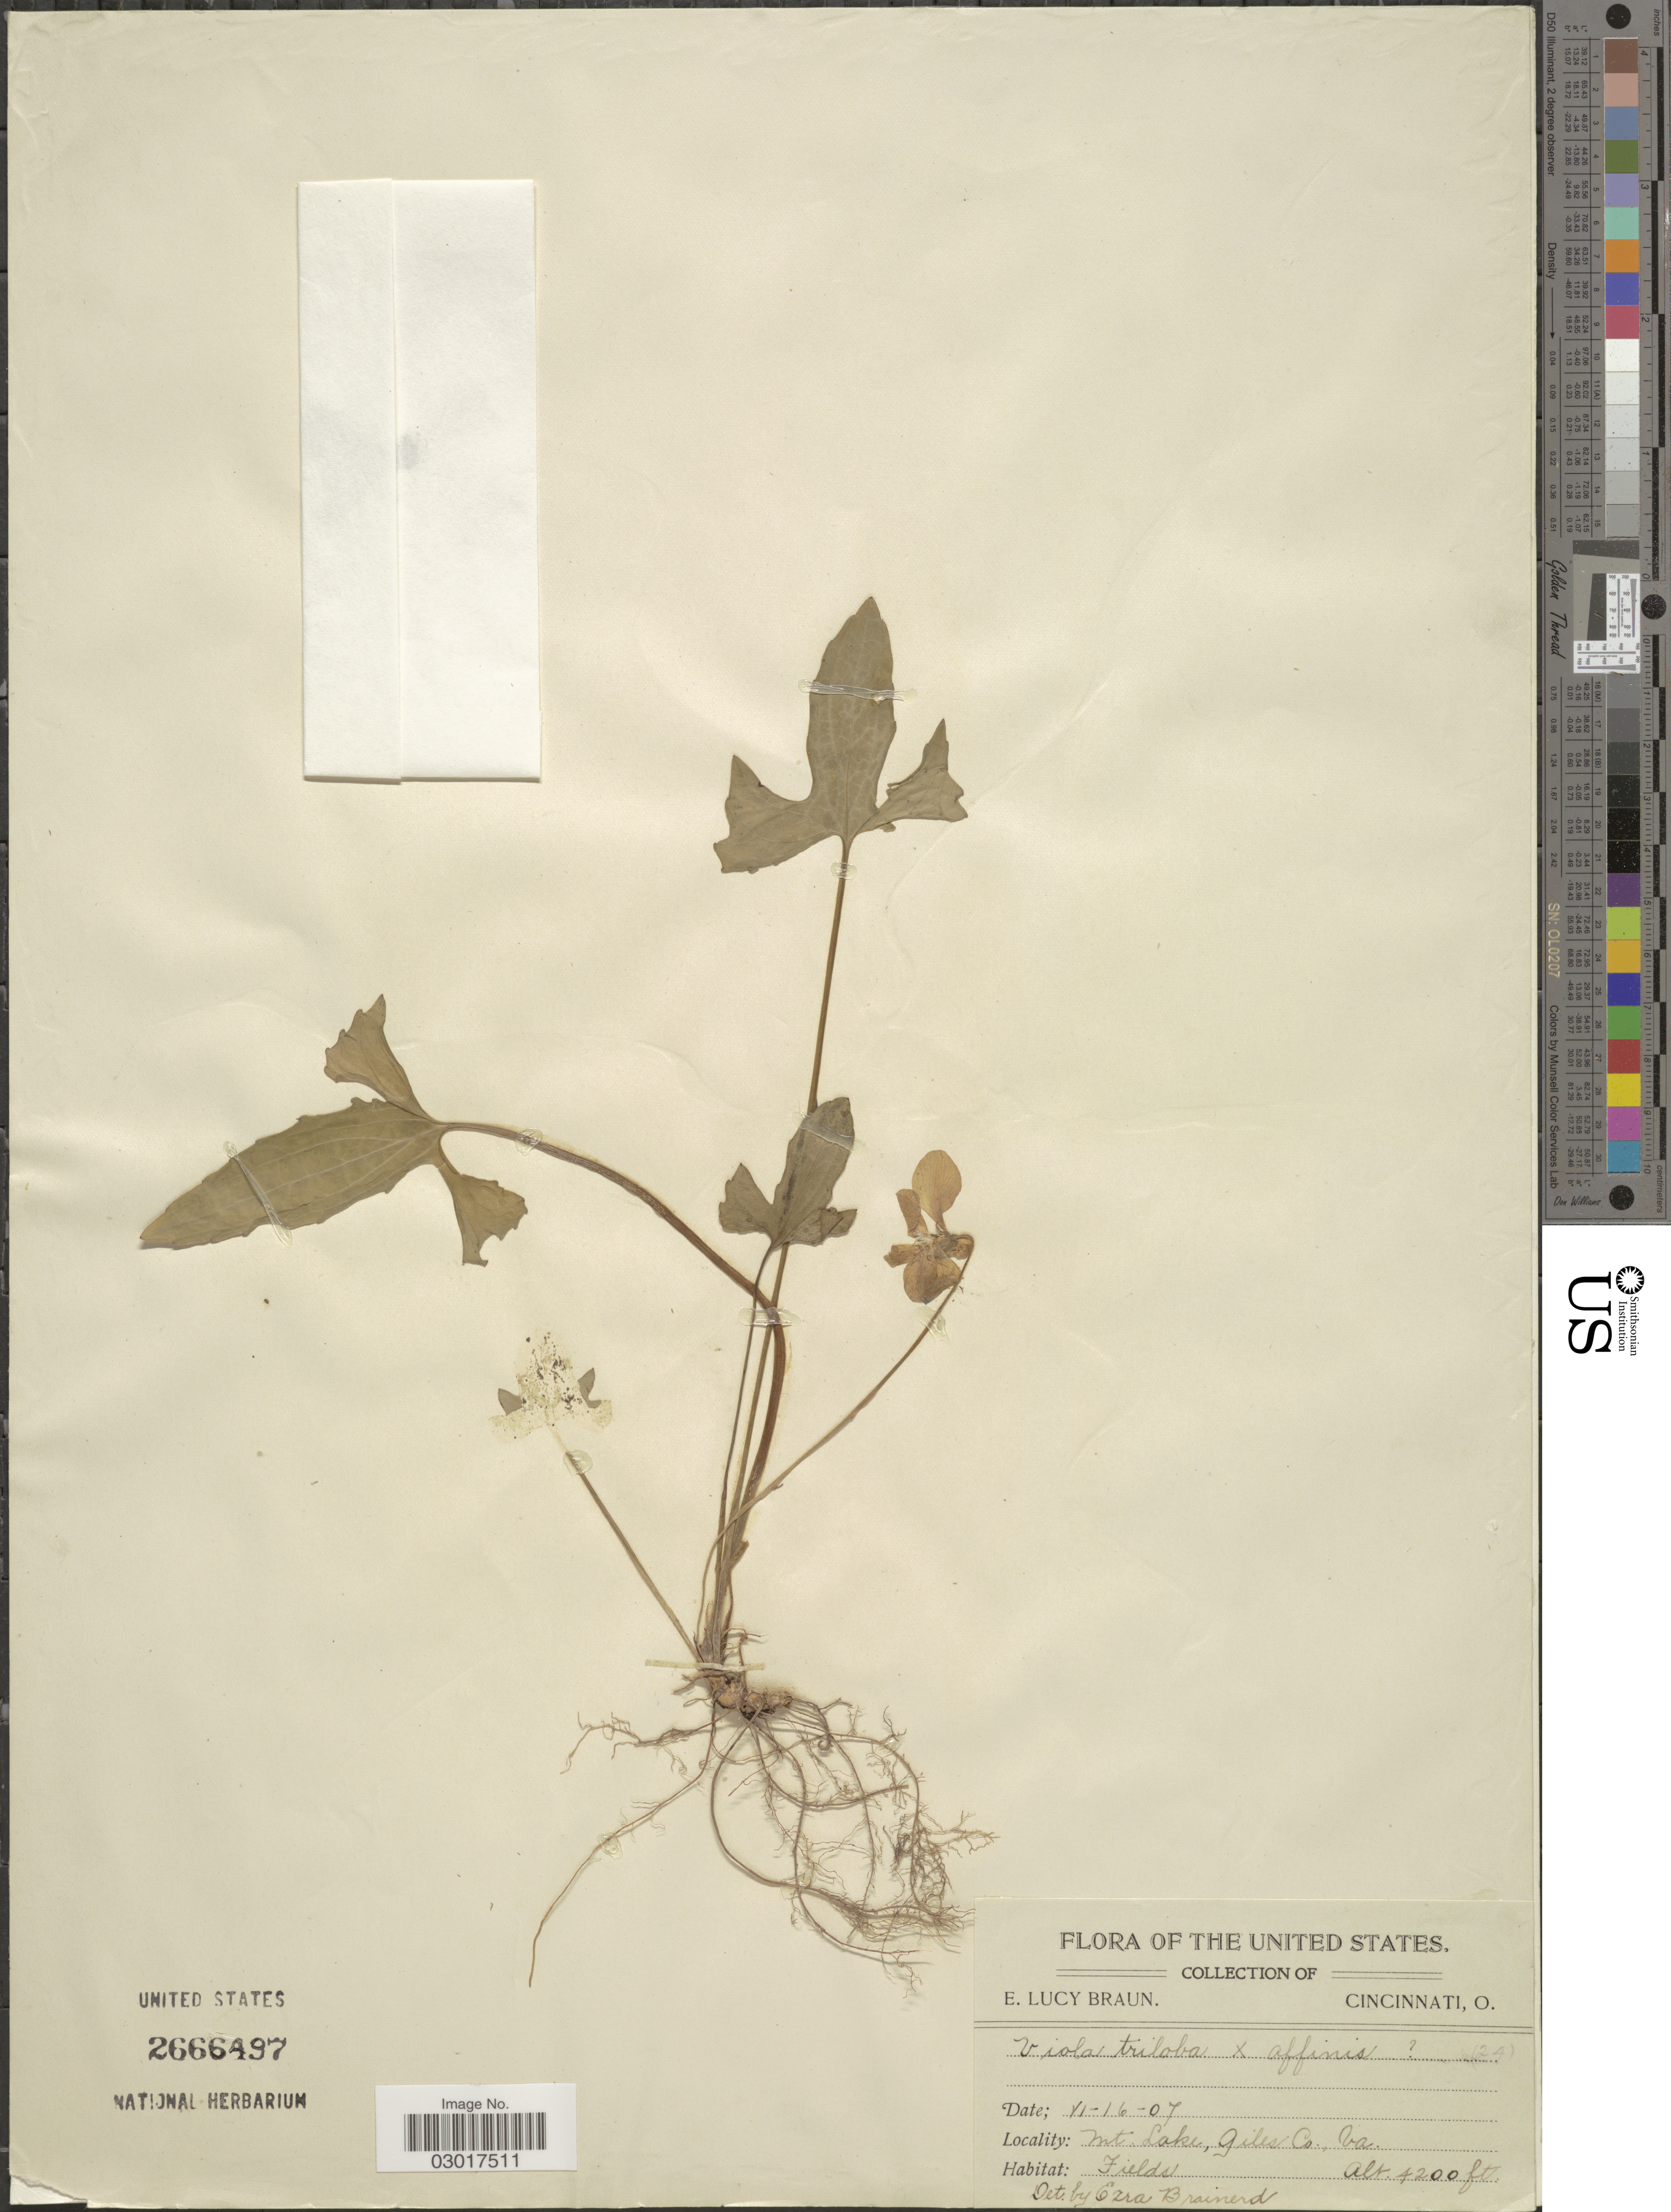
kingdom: Plantae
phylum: Tracheophyta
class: Magnoliopsida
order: Malpighiales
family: Violaceae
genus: Viola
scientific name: Viola triloba x V. affinis LeConte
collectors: E. L. Braun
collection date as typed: Transcribed d/m/y: 16/6/7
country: United States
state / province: Virginia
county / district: Giles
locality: Mt. Lake, Giles Co.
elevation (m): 1280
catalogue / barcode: US 2666497